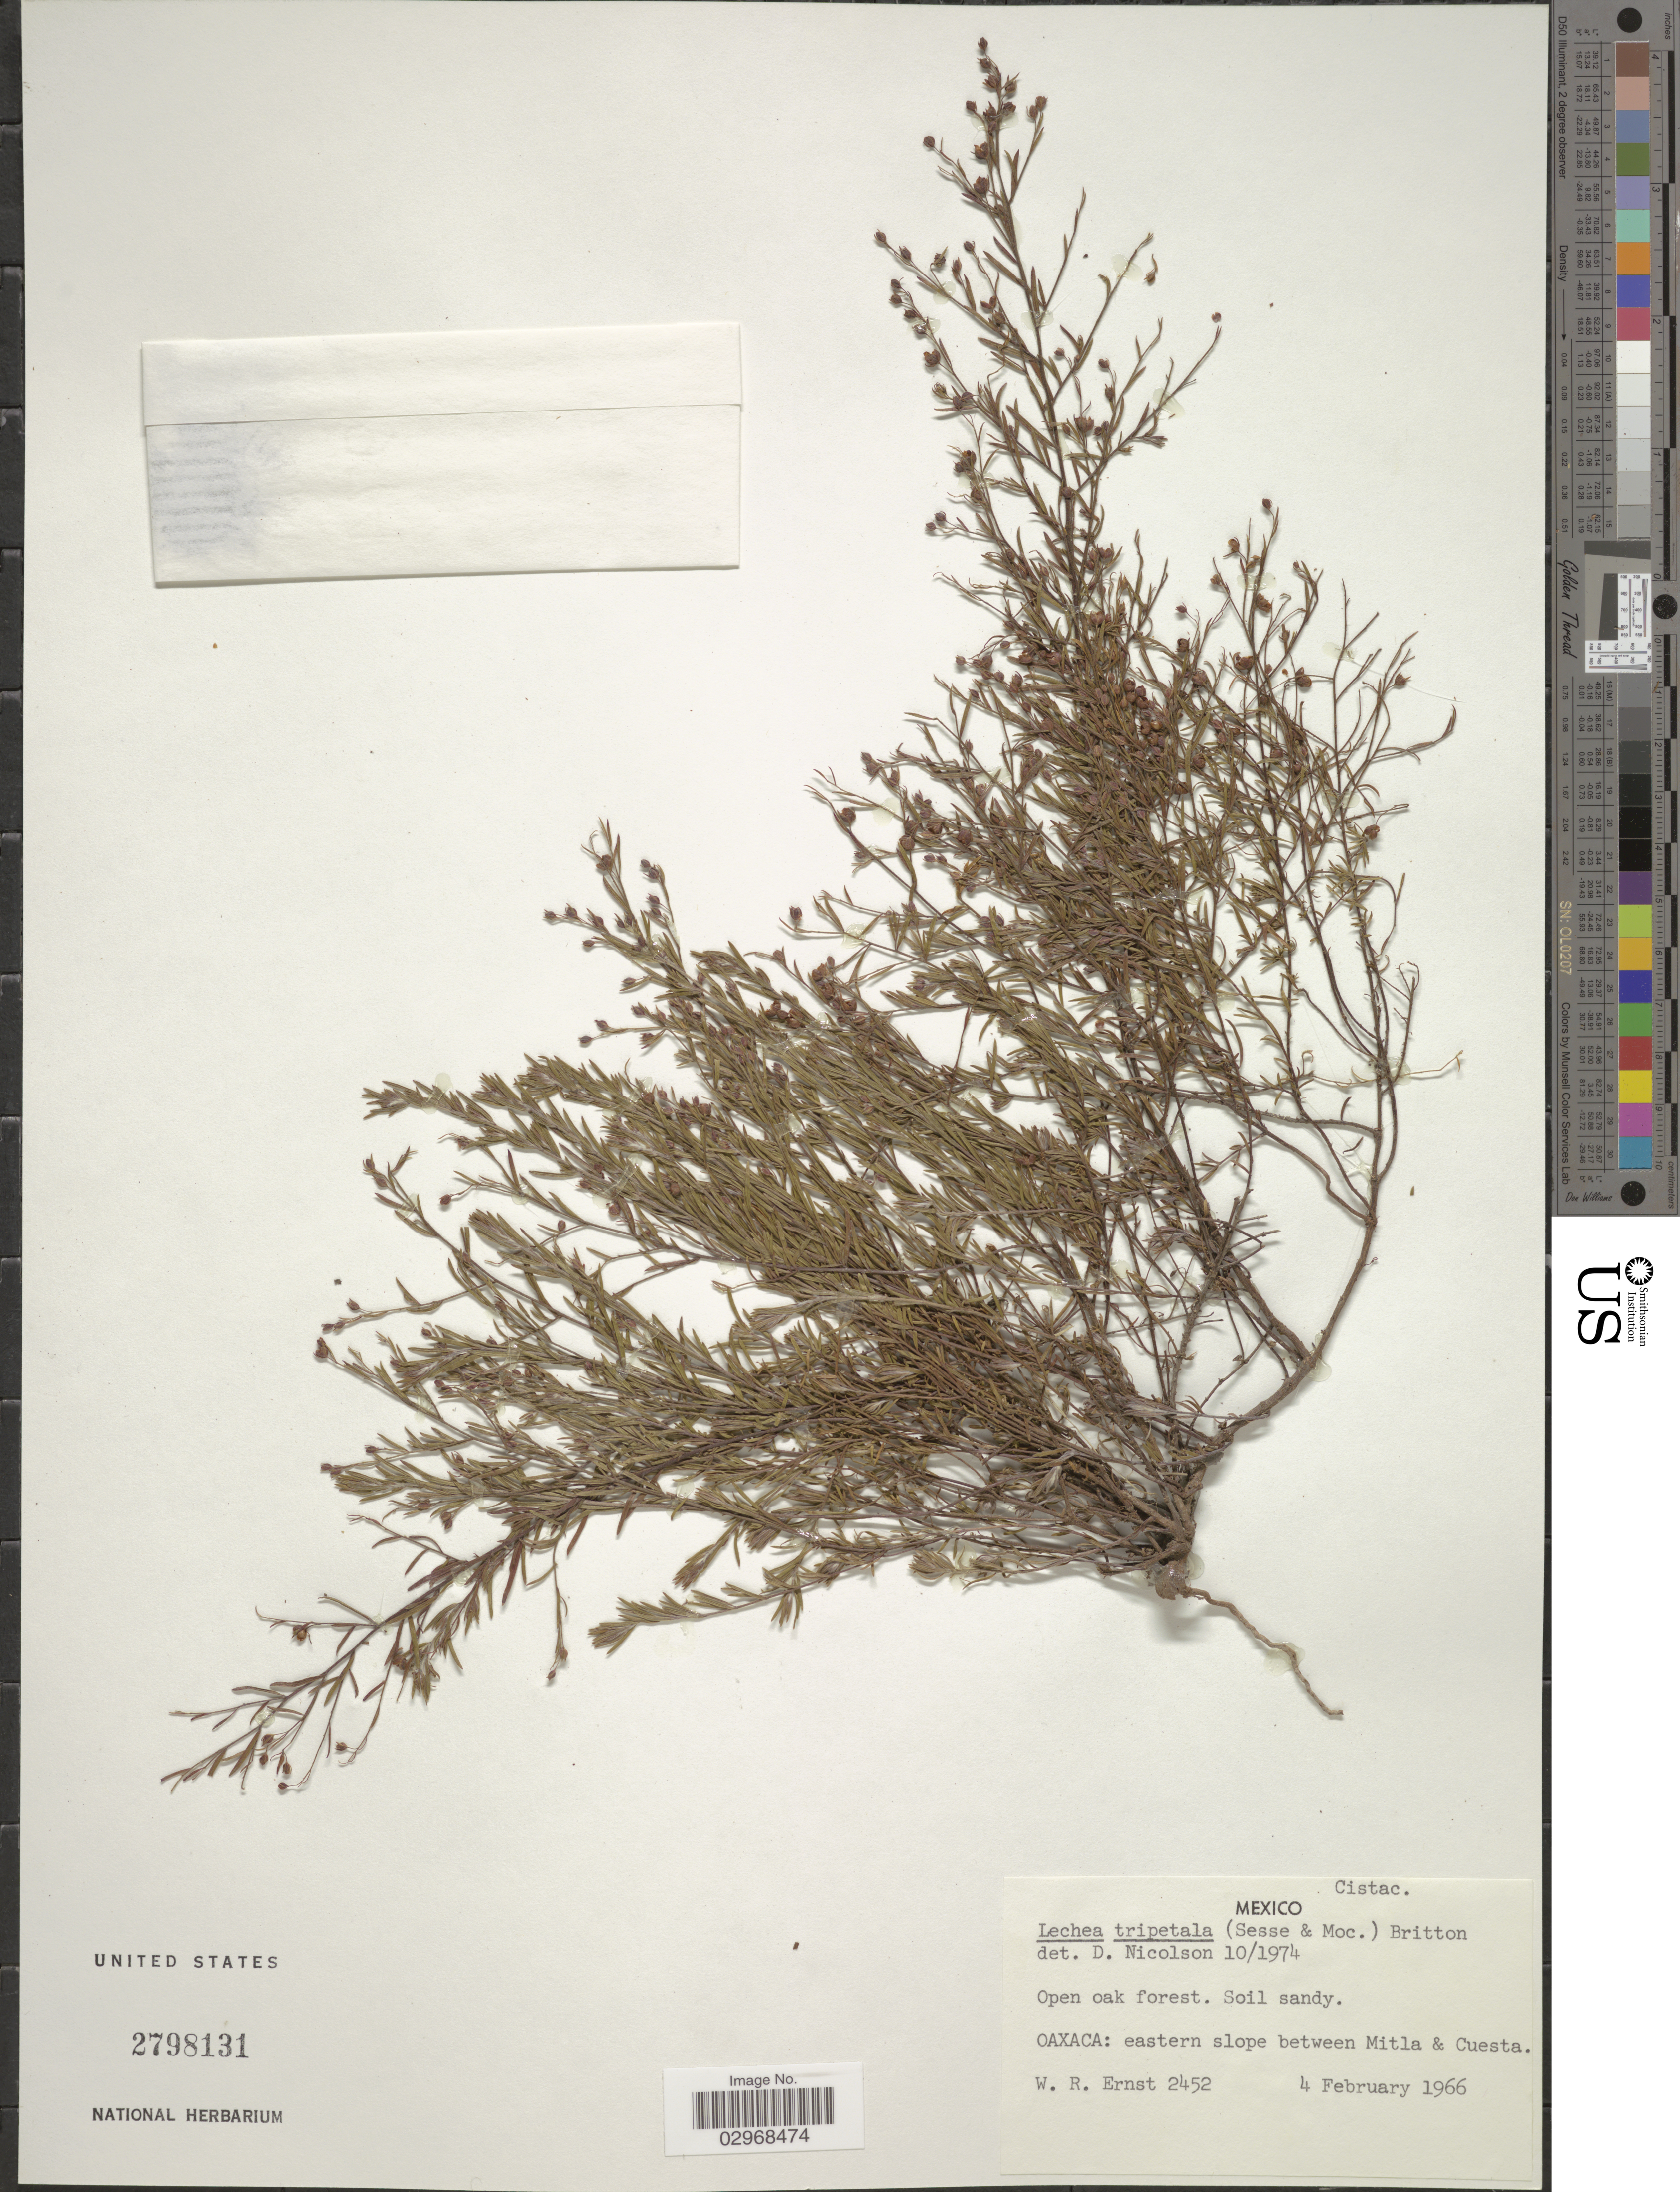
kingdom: Plantae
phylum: Tracheophyta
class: Magnoliopsida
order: Malvales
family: Cistaceae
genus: Lechea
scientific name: Lechea tripetala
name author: (Moc. & Sessé ex Dunal) Britton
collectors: W. R. Ernst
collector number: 2452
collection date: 1966-02-04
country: Mexico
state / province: Oaxaca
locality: Eastern slope between Mitla & Cuesta.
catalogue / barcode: US 2798131